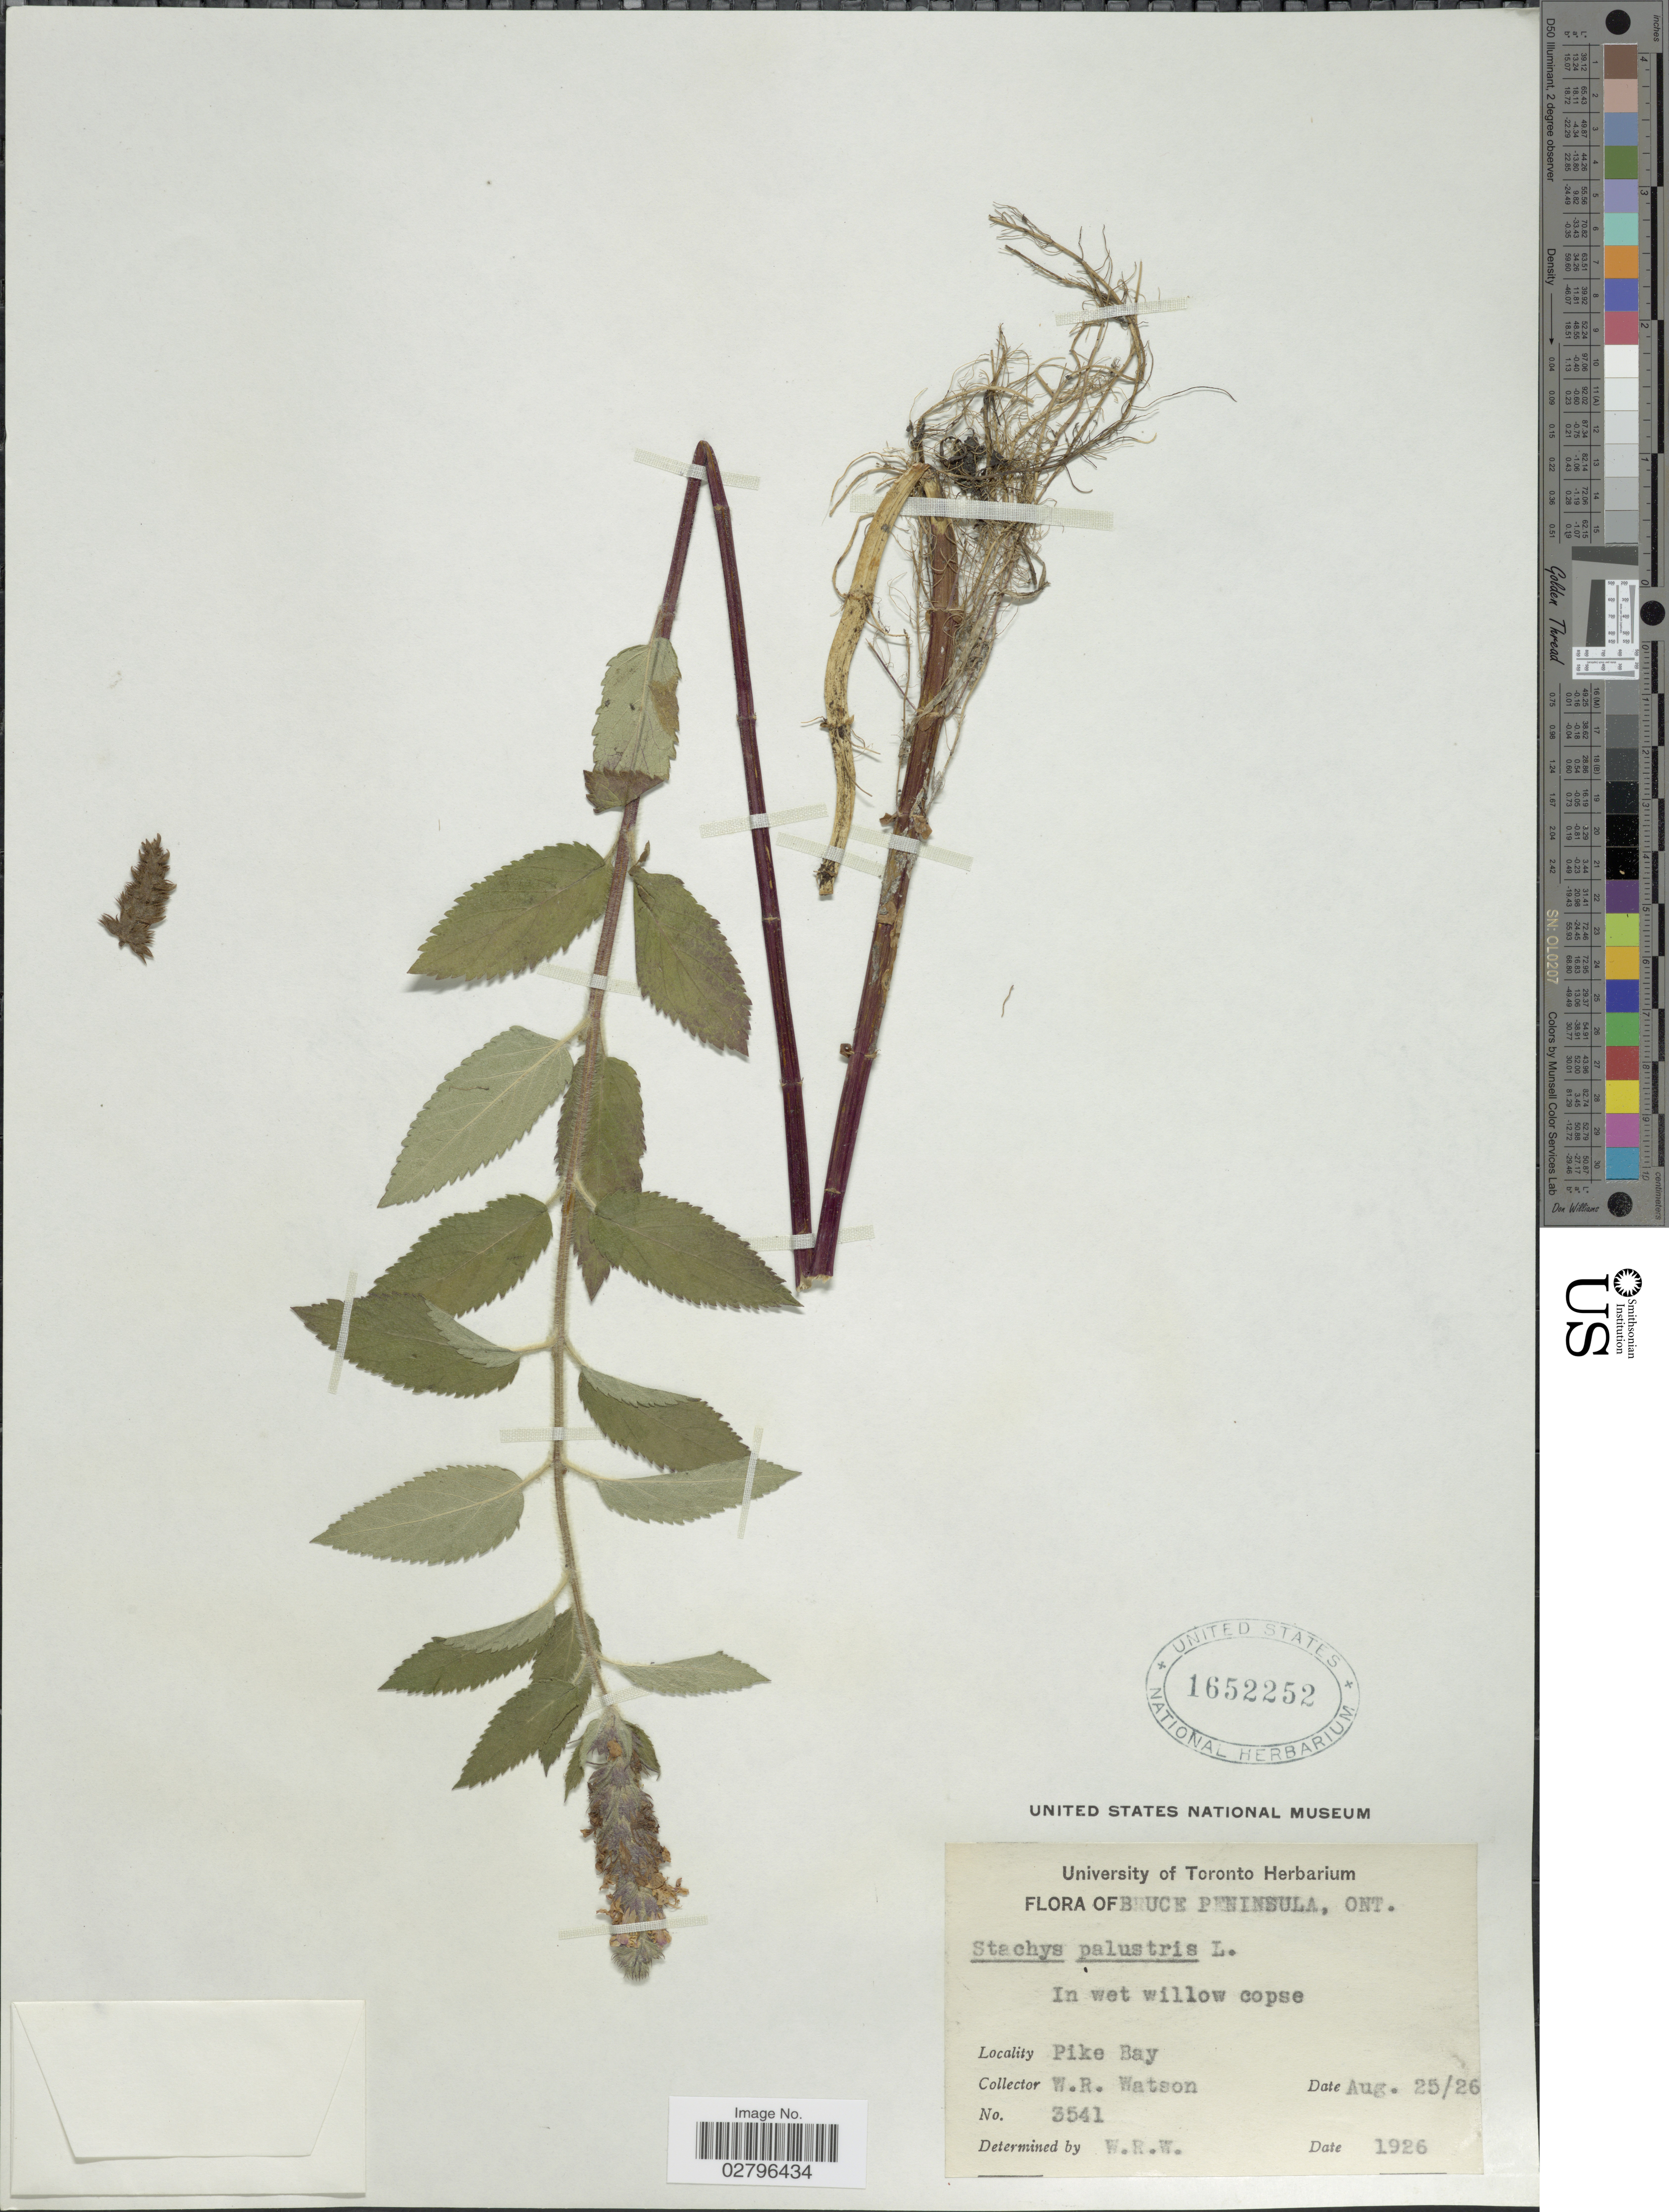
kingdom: Plantae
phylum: Tracheophyta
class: Magnoliopsida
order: Lamiales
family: Lamiaceae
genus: Stachys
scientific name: Stachys palustris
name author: L.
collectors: W. R. Watson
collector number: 3541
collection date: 1926-08-25/1926-08-26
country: Canada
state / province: Ontario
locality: Bruce Peninsula. Pike Bay.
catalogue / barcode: US 1652252